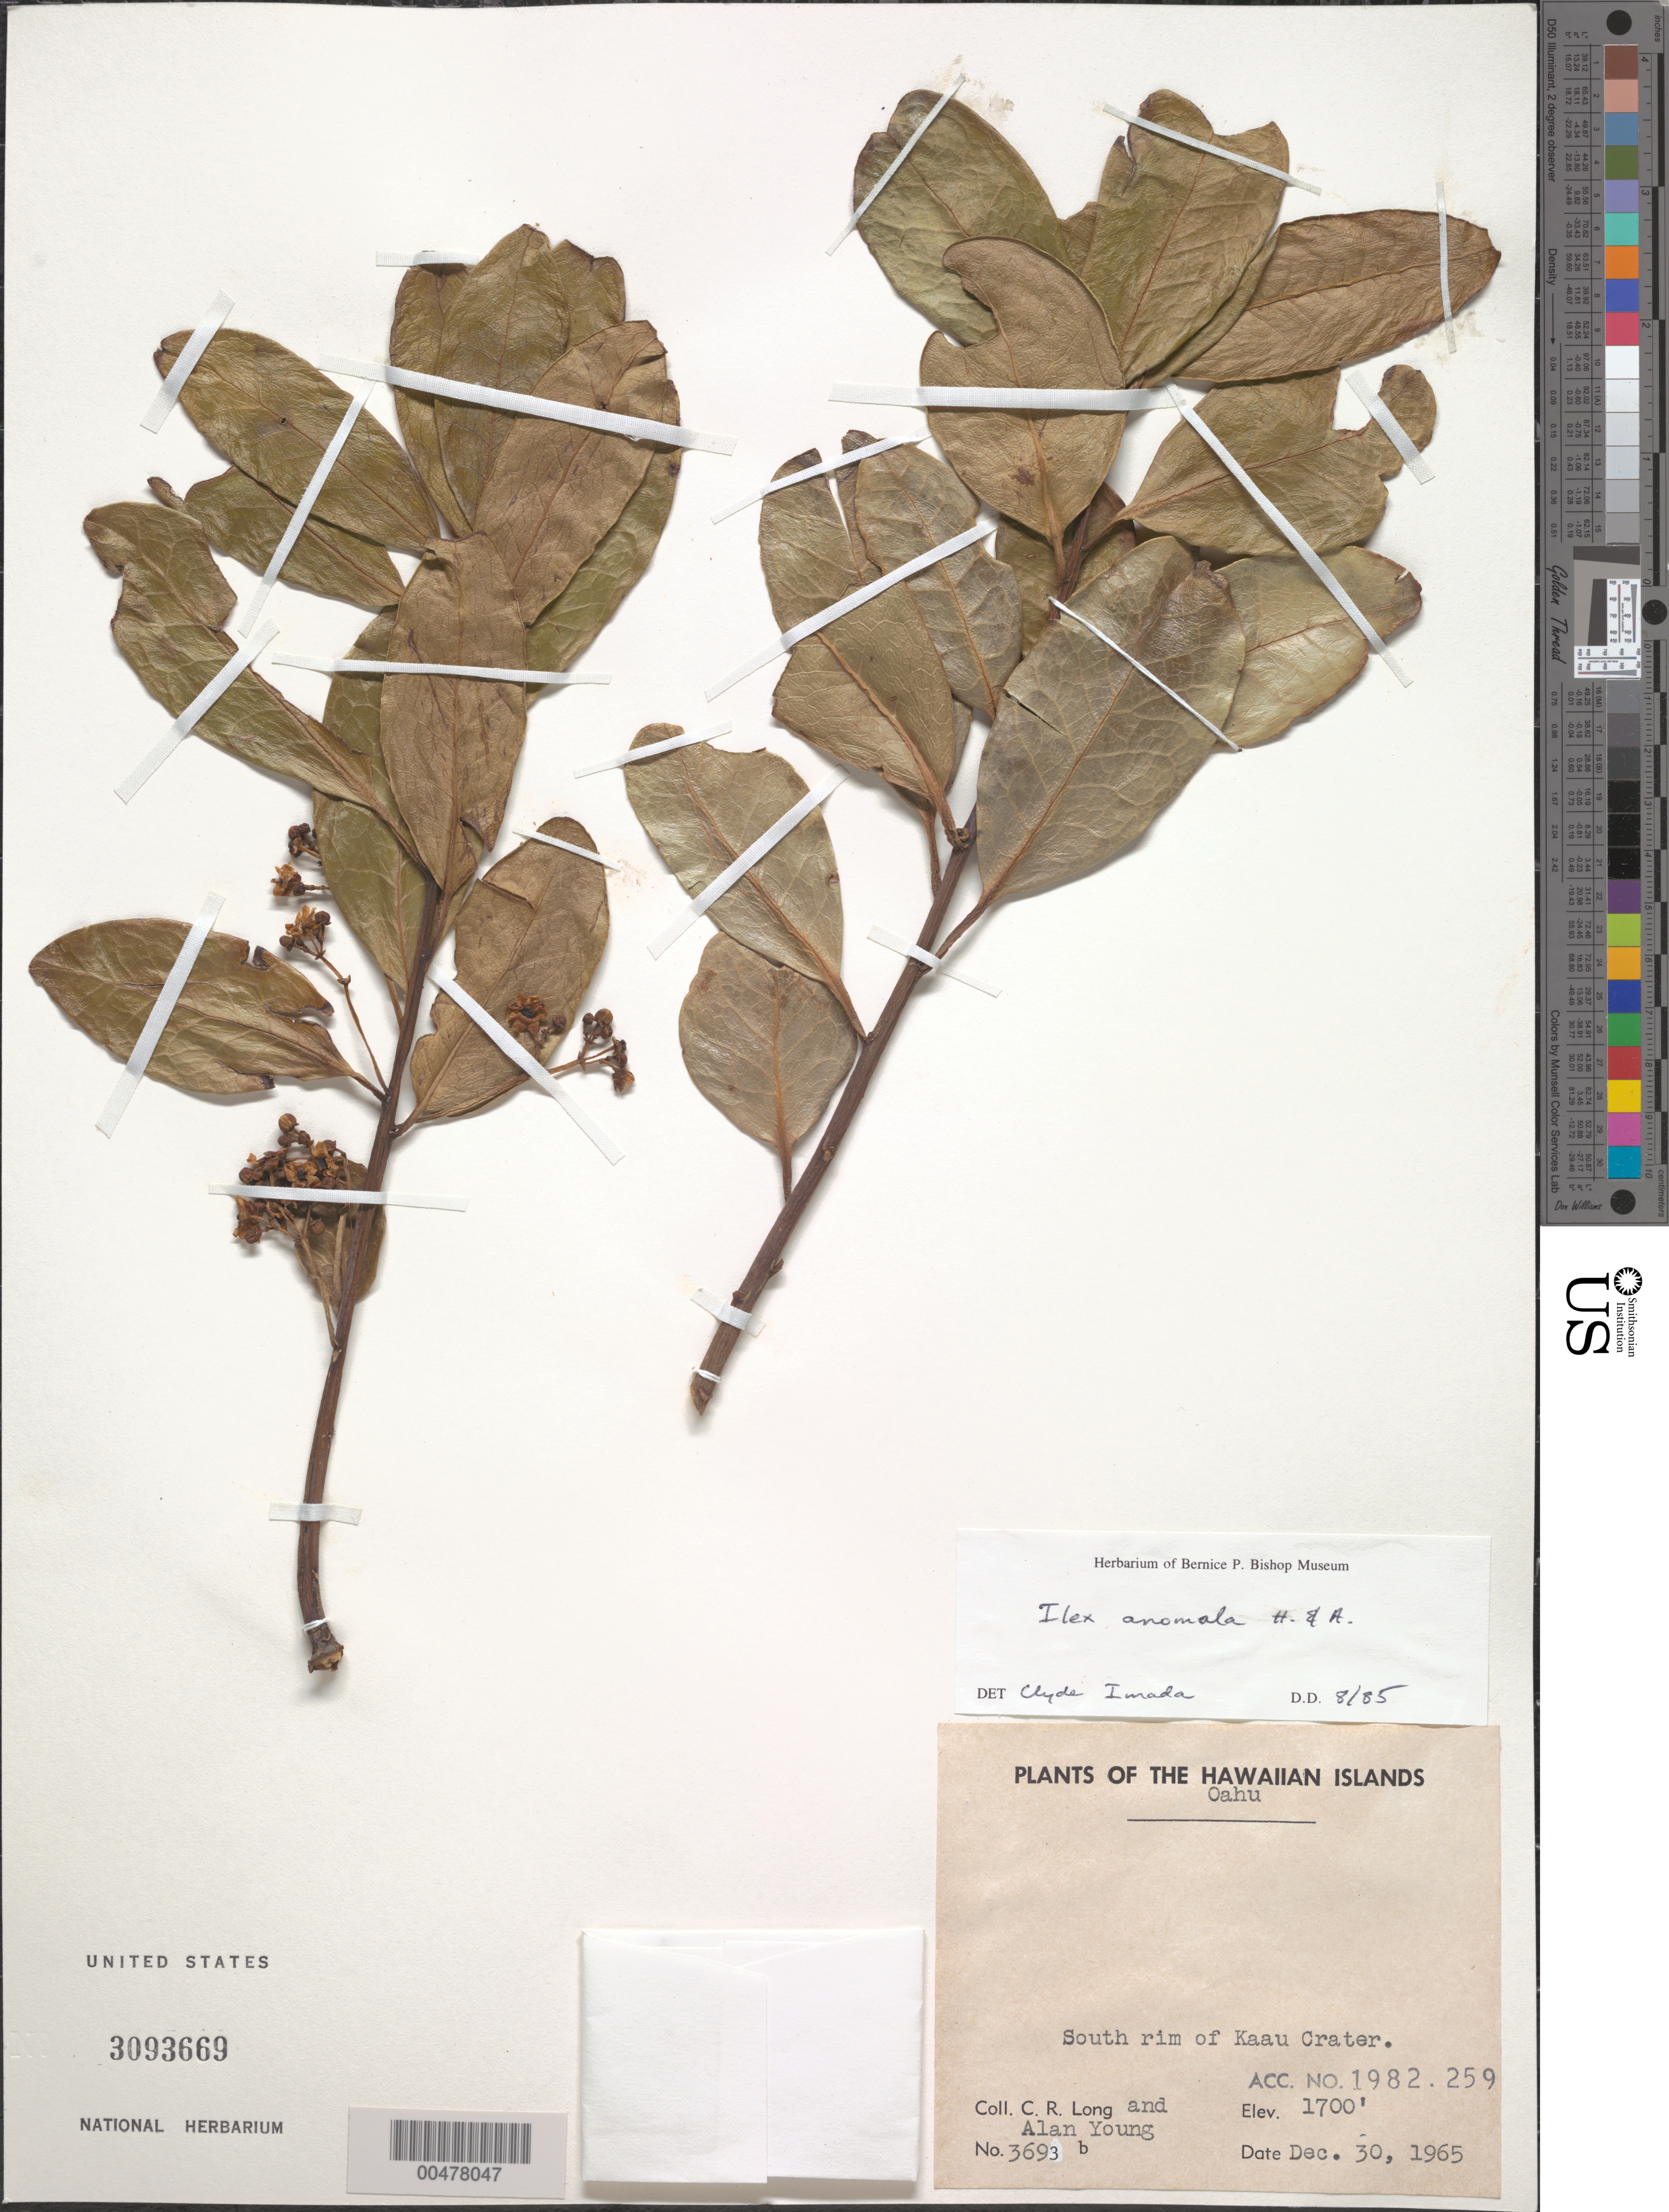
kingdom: Plantae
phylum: Tracheophyta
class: Magnoliopsida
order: Aquifoliales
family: Aquifoliaceae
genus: Ilex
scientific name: Ilex anomala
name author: Hook. & Arn.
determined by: Imada, C. T.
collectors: C. Long & A. Young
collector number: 3693b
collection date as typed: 30 Dec 1965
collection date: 1965-12-30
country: United States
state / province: Hawaii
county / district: Honolulu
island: Oahu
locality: S rim of Kaau Crater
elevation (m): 518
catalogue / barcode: US 3093669